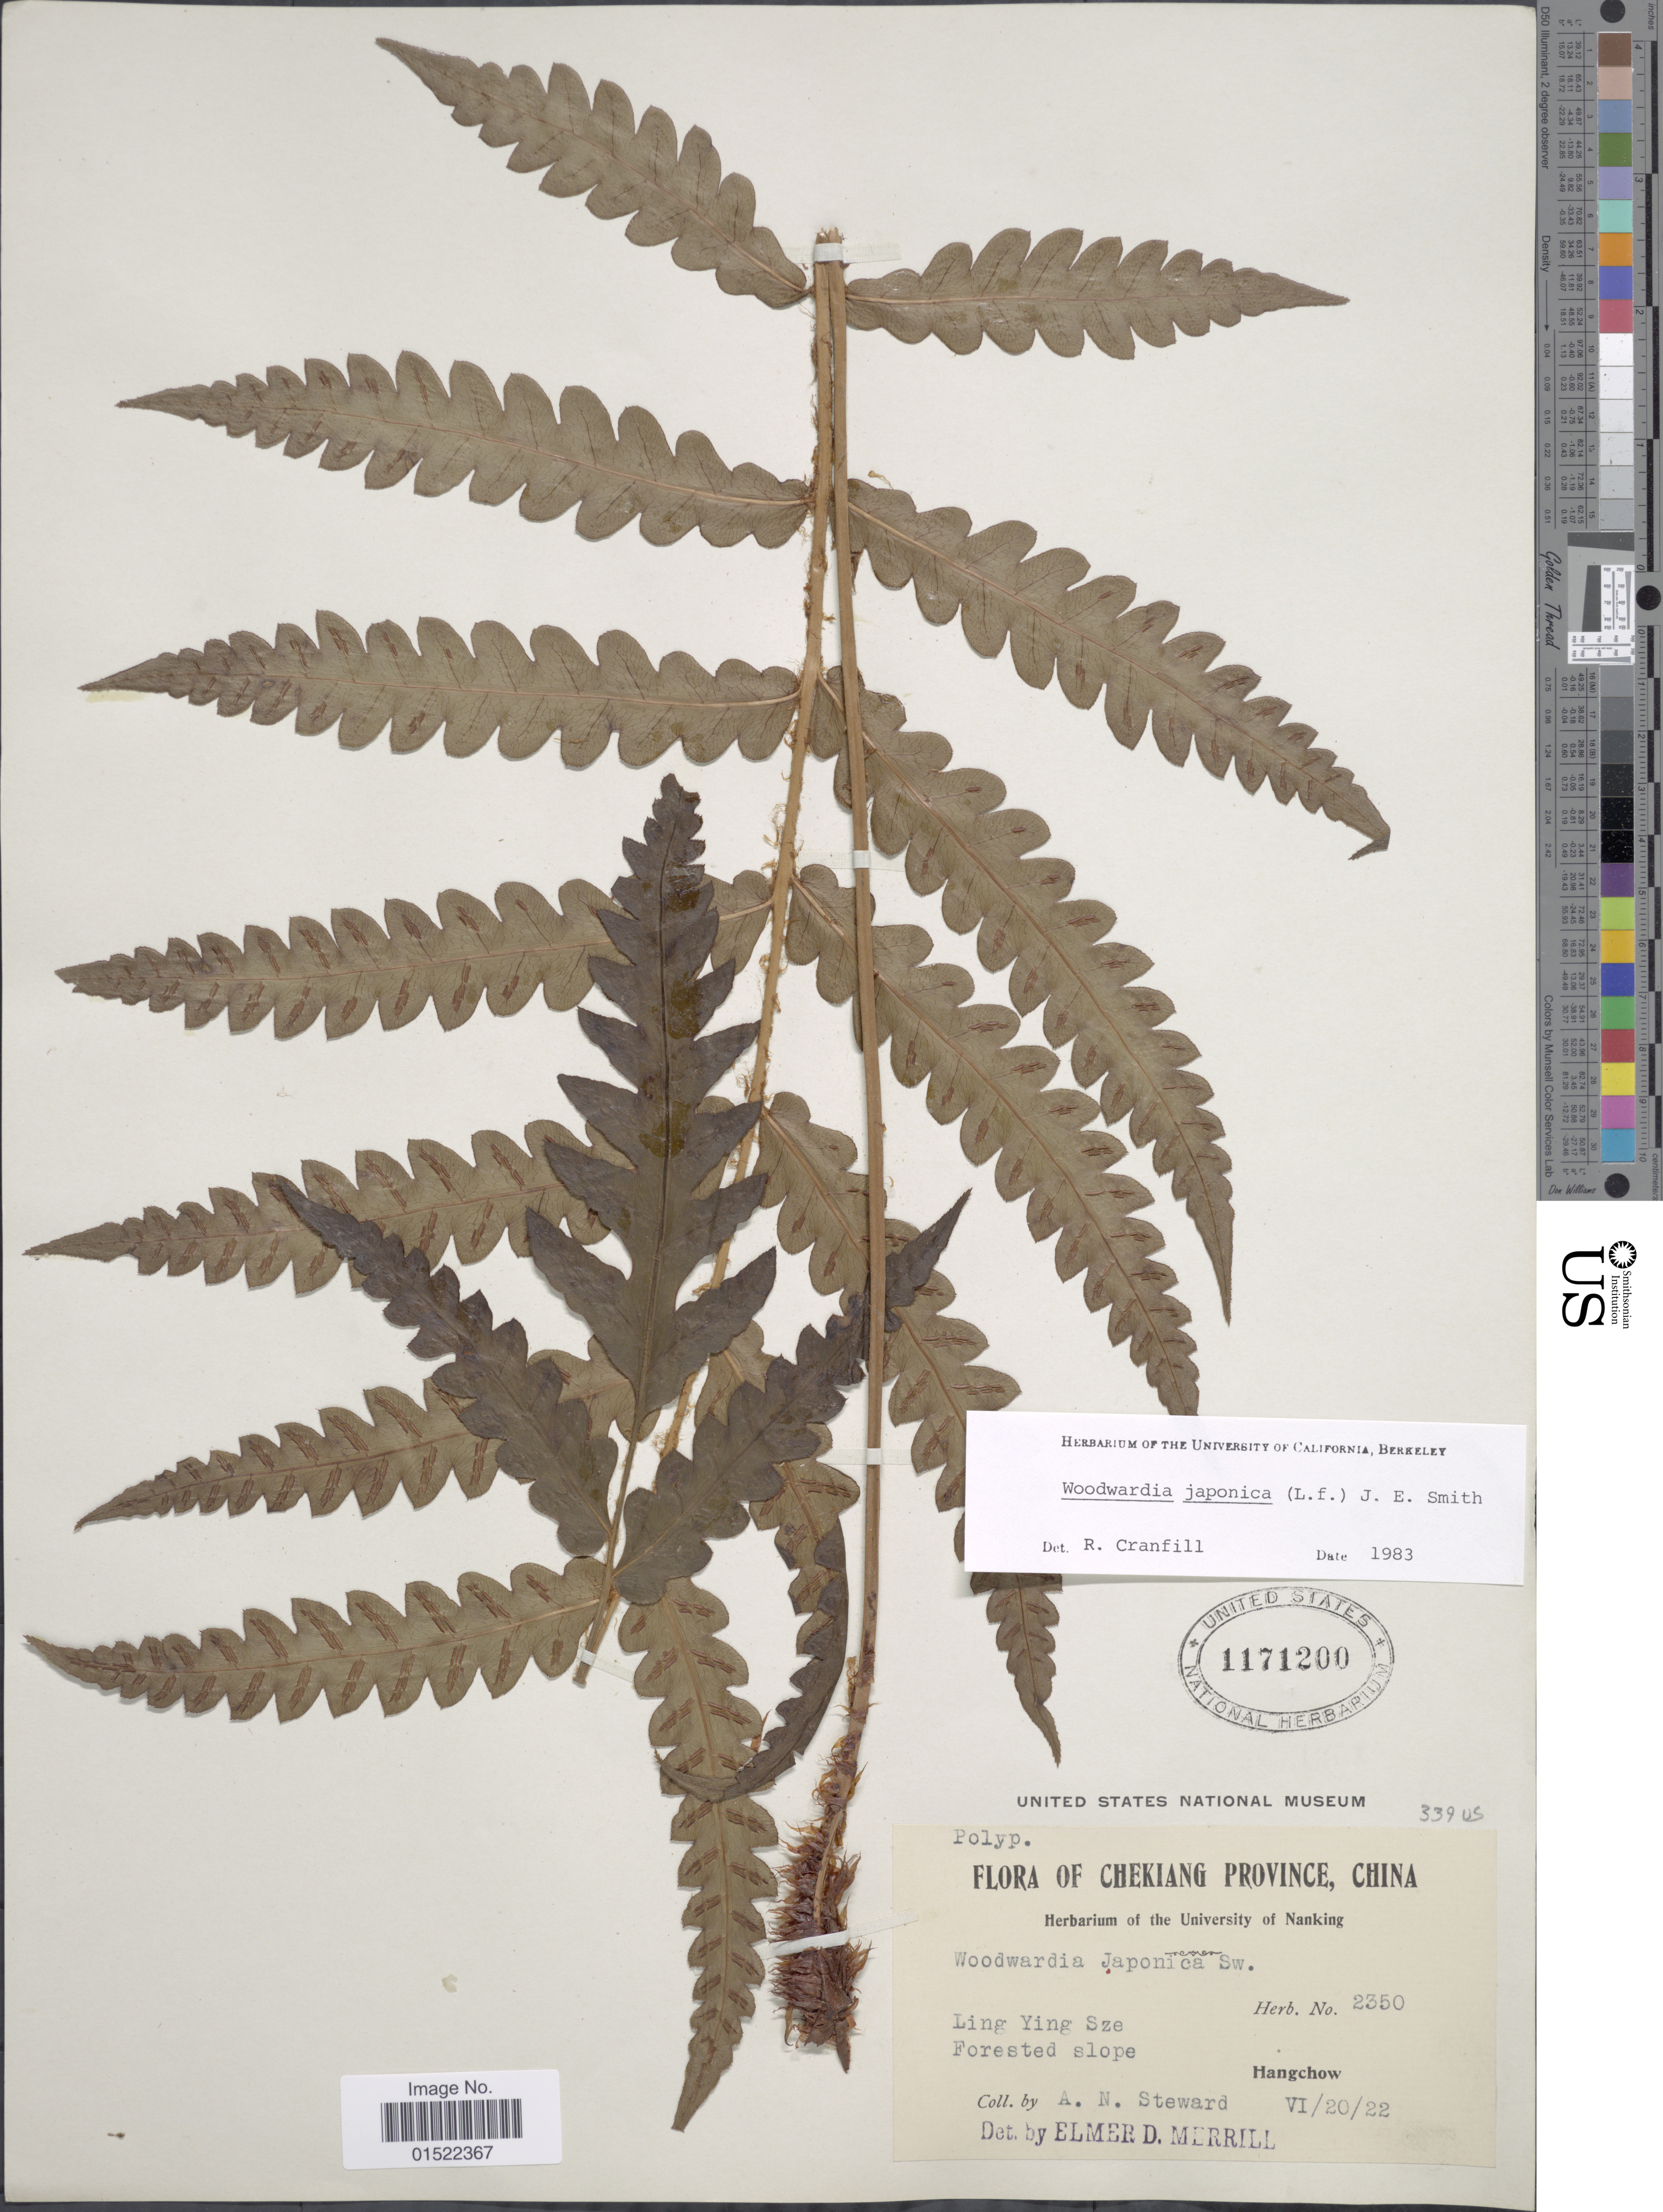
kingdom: Plantae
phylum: Tracheophyta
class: Polypodiopsida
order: Polypodiales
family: Blechnaceae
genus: Woodwardia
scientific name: Woodwardia japonica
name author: (L. f.) Sm.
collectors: A. N. Steward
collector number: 2350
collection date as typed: Transcribed d/m/y: 20/6/22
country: China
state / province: Zhejiang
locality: Chekiang Province, Ling Ying Sze, Hangchow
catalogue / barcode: US 1171200